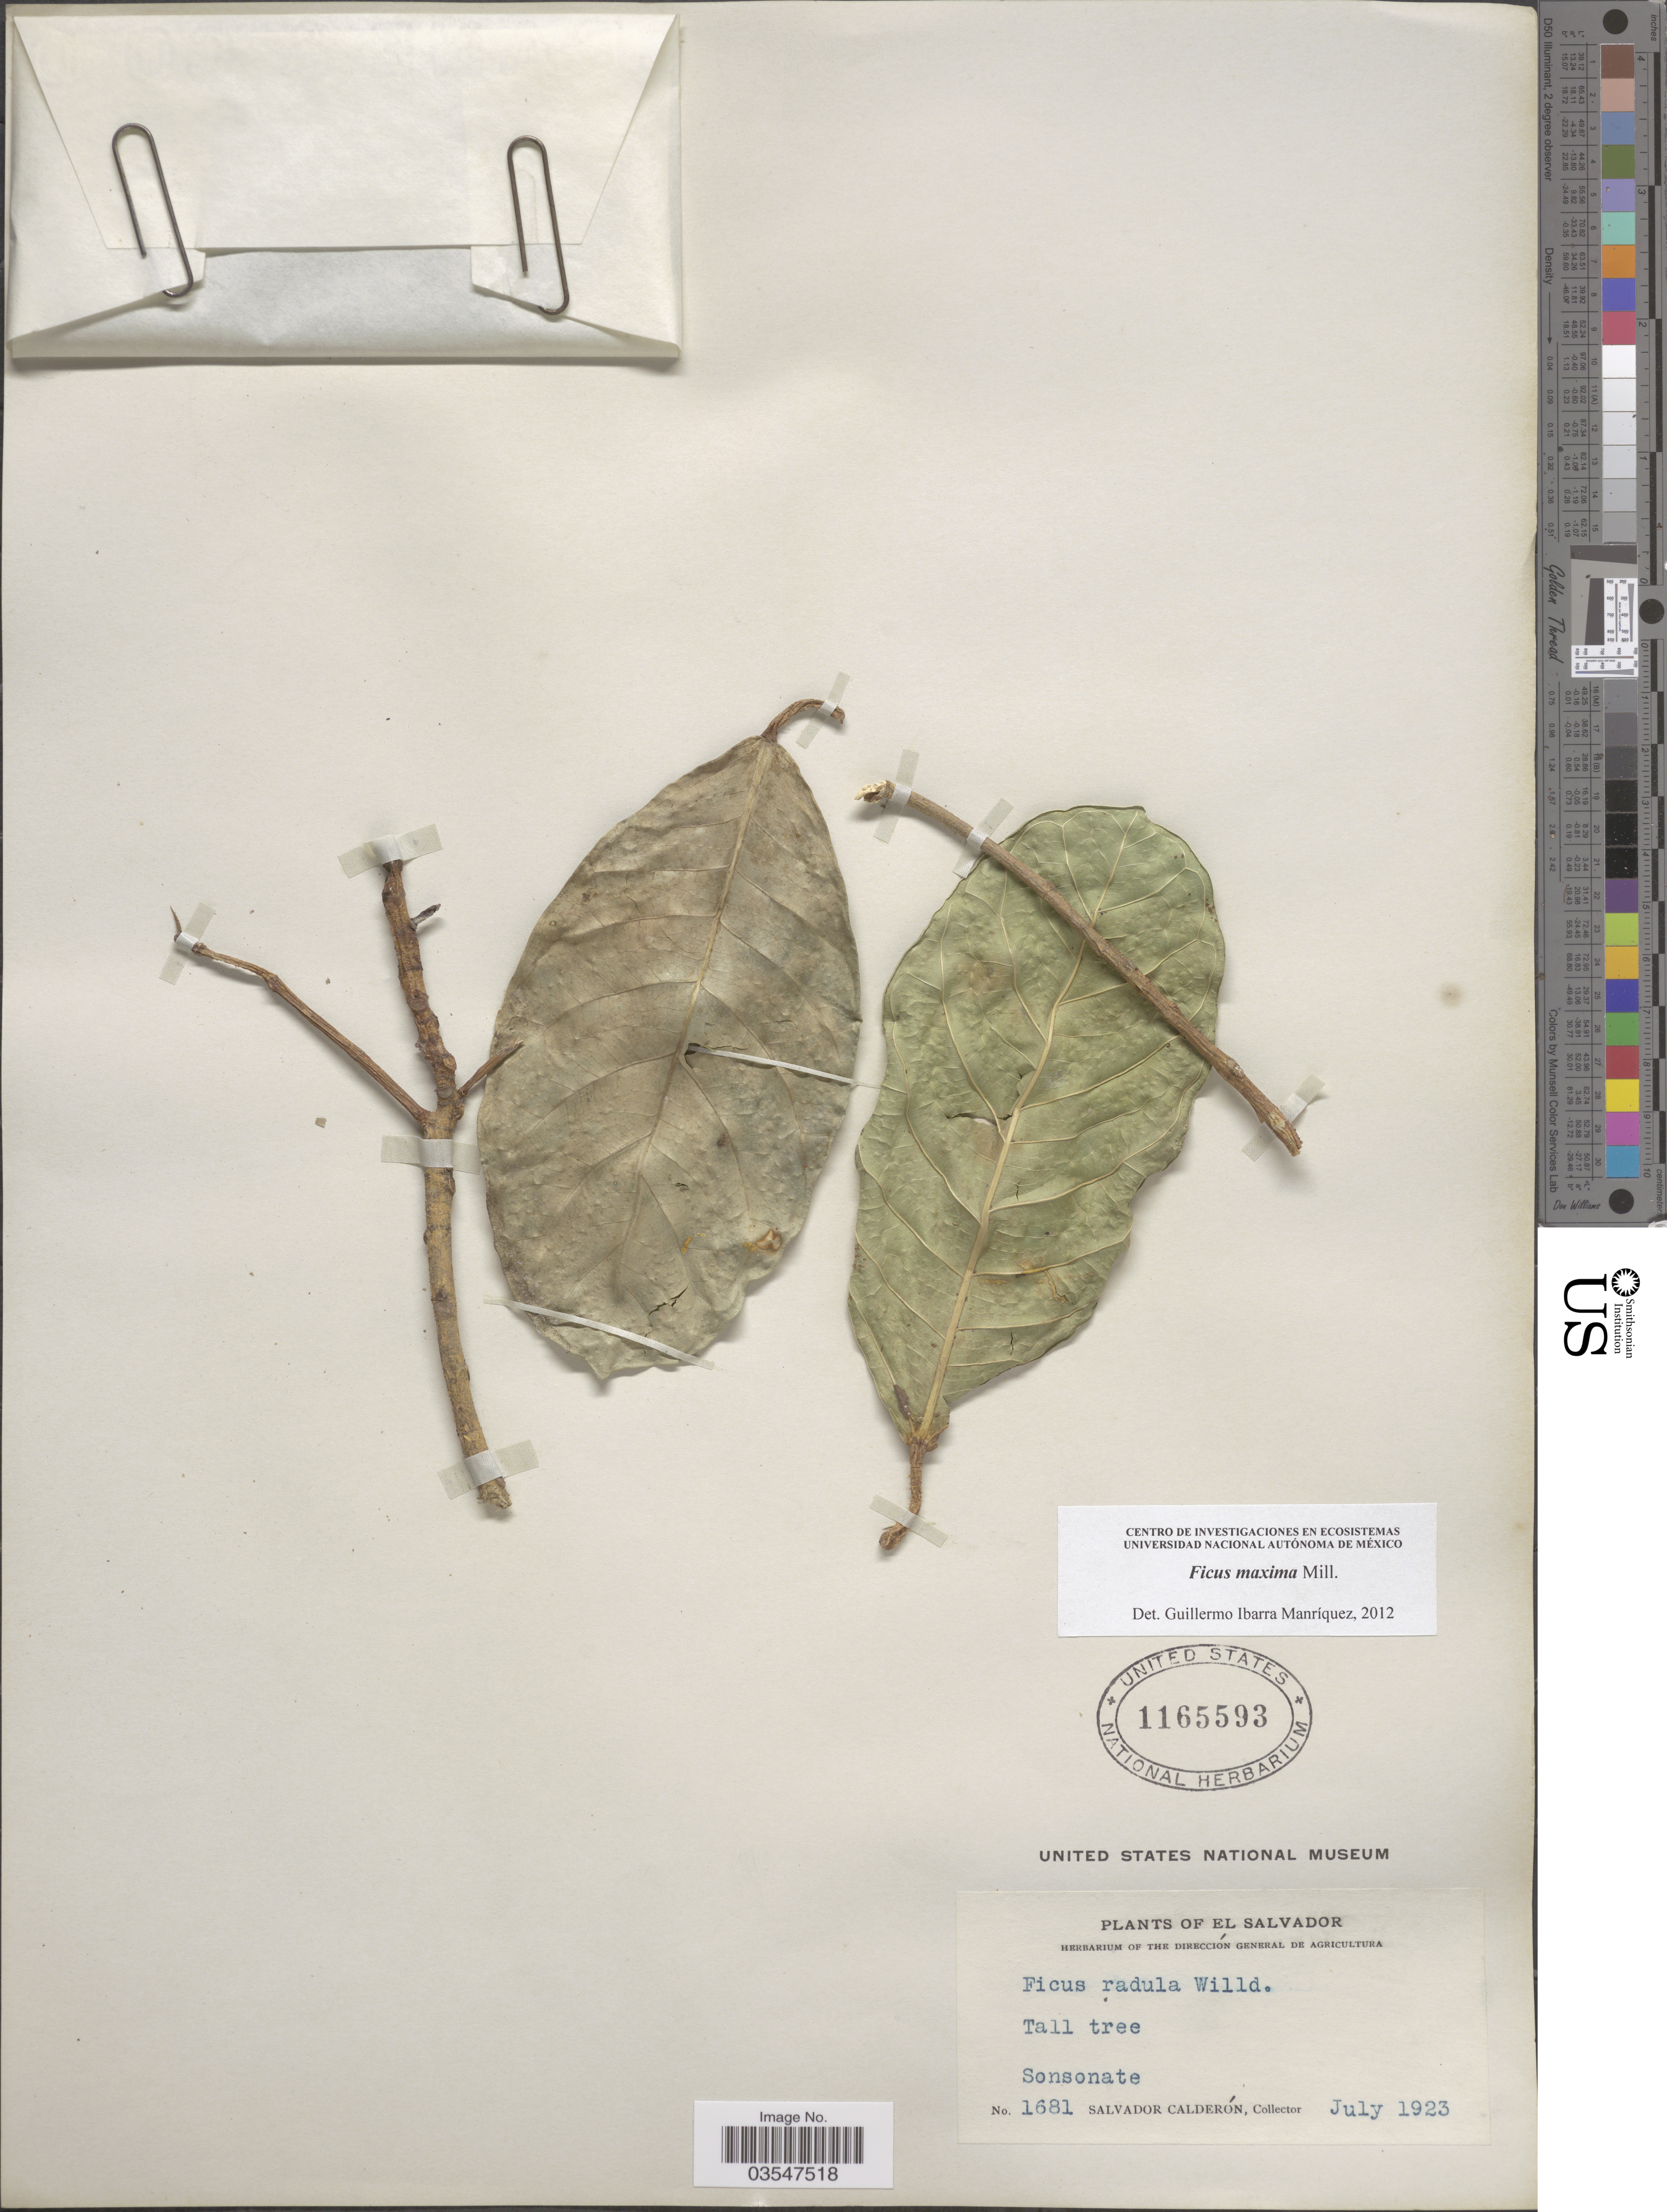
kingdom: Plantae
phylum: Tracheophyta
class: Magnoliopsida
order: Rosales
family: Moraceae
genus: Ficus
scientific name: Ficus maxima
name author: Mill.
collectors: S. Calderón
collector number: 1681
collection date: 1923-07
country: El Salvador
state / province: Sonsonate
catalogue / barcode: US 1165593